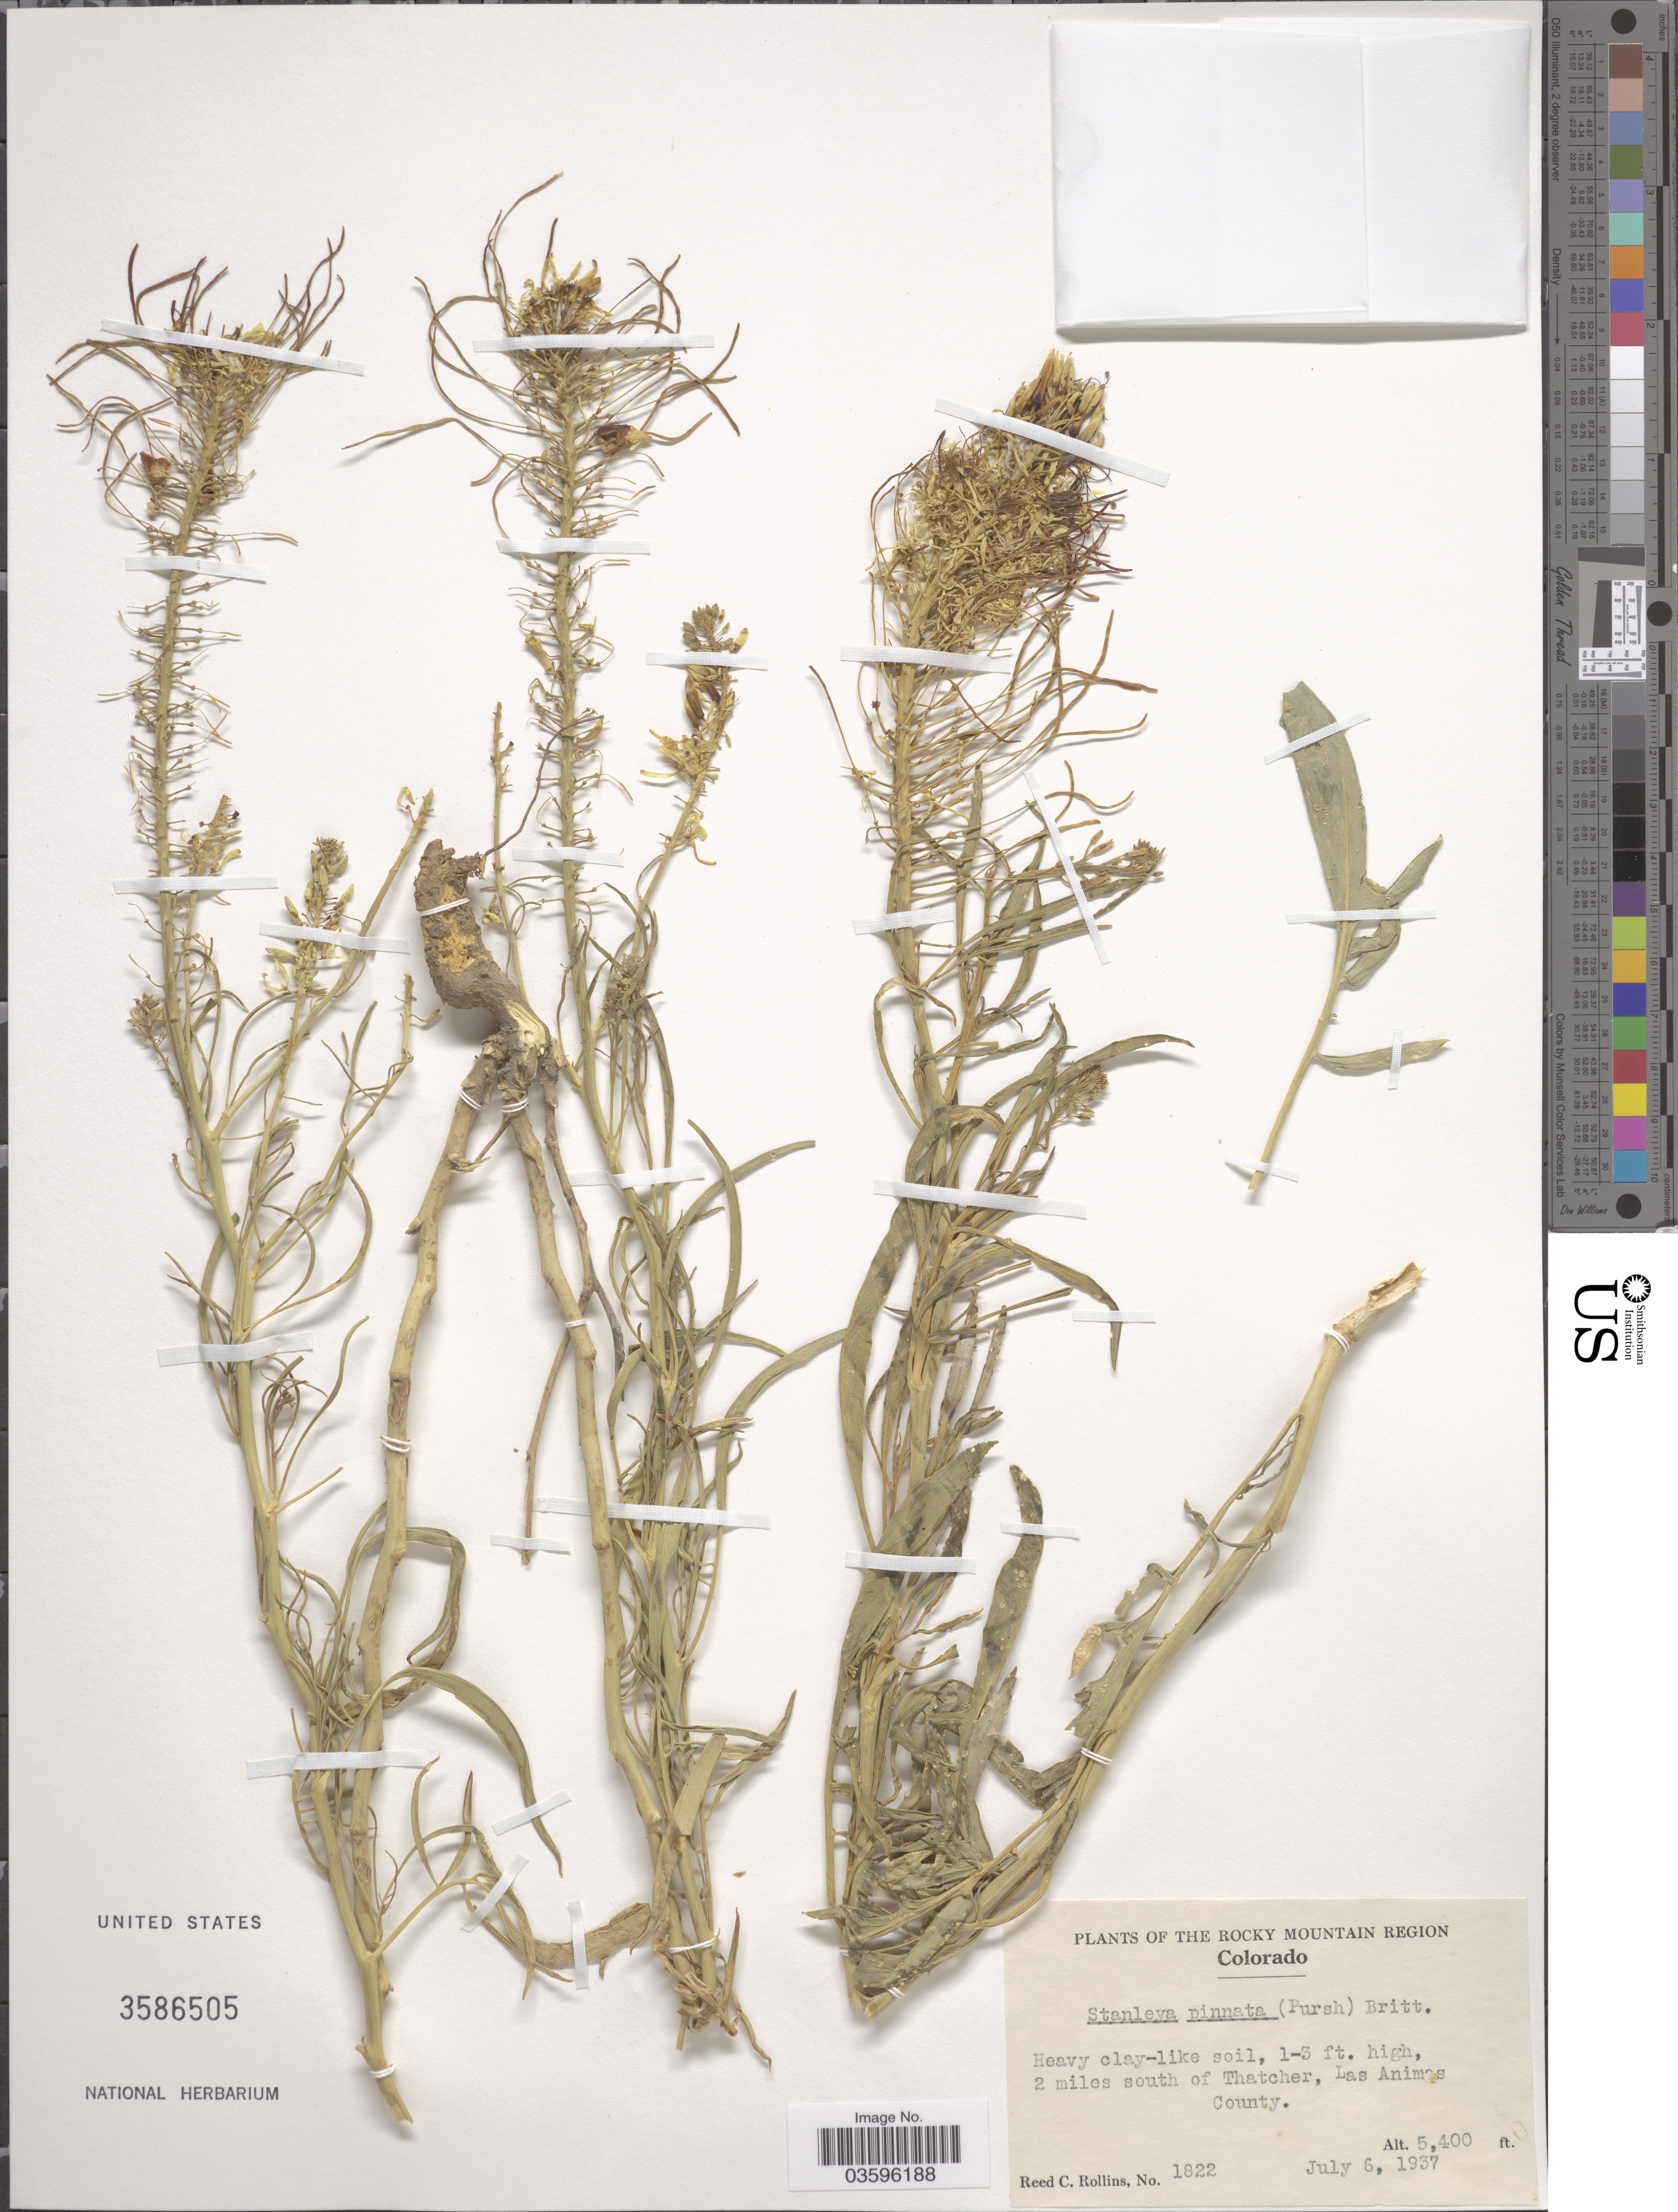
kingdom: Plantae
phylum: Tracheophyta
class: Magnoliopsida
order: Brassicales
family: Brassicaceae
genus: Stanleya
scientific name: Stanleya pinnata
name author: (Pursh) Britton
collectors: R. C. Rollins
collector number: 1822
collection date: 1937-07-06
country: United States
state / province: Colorado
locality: The Rocky Mountain Region. 2 miles south of Thatcher, Las Animas County.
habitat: heavy clay like soil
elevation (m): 1646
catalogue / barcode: US 3586505